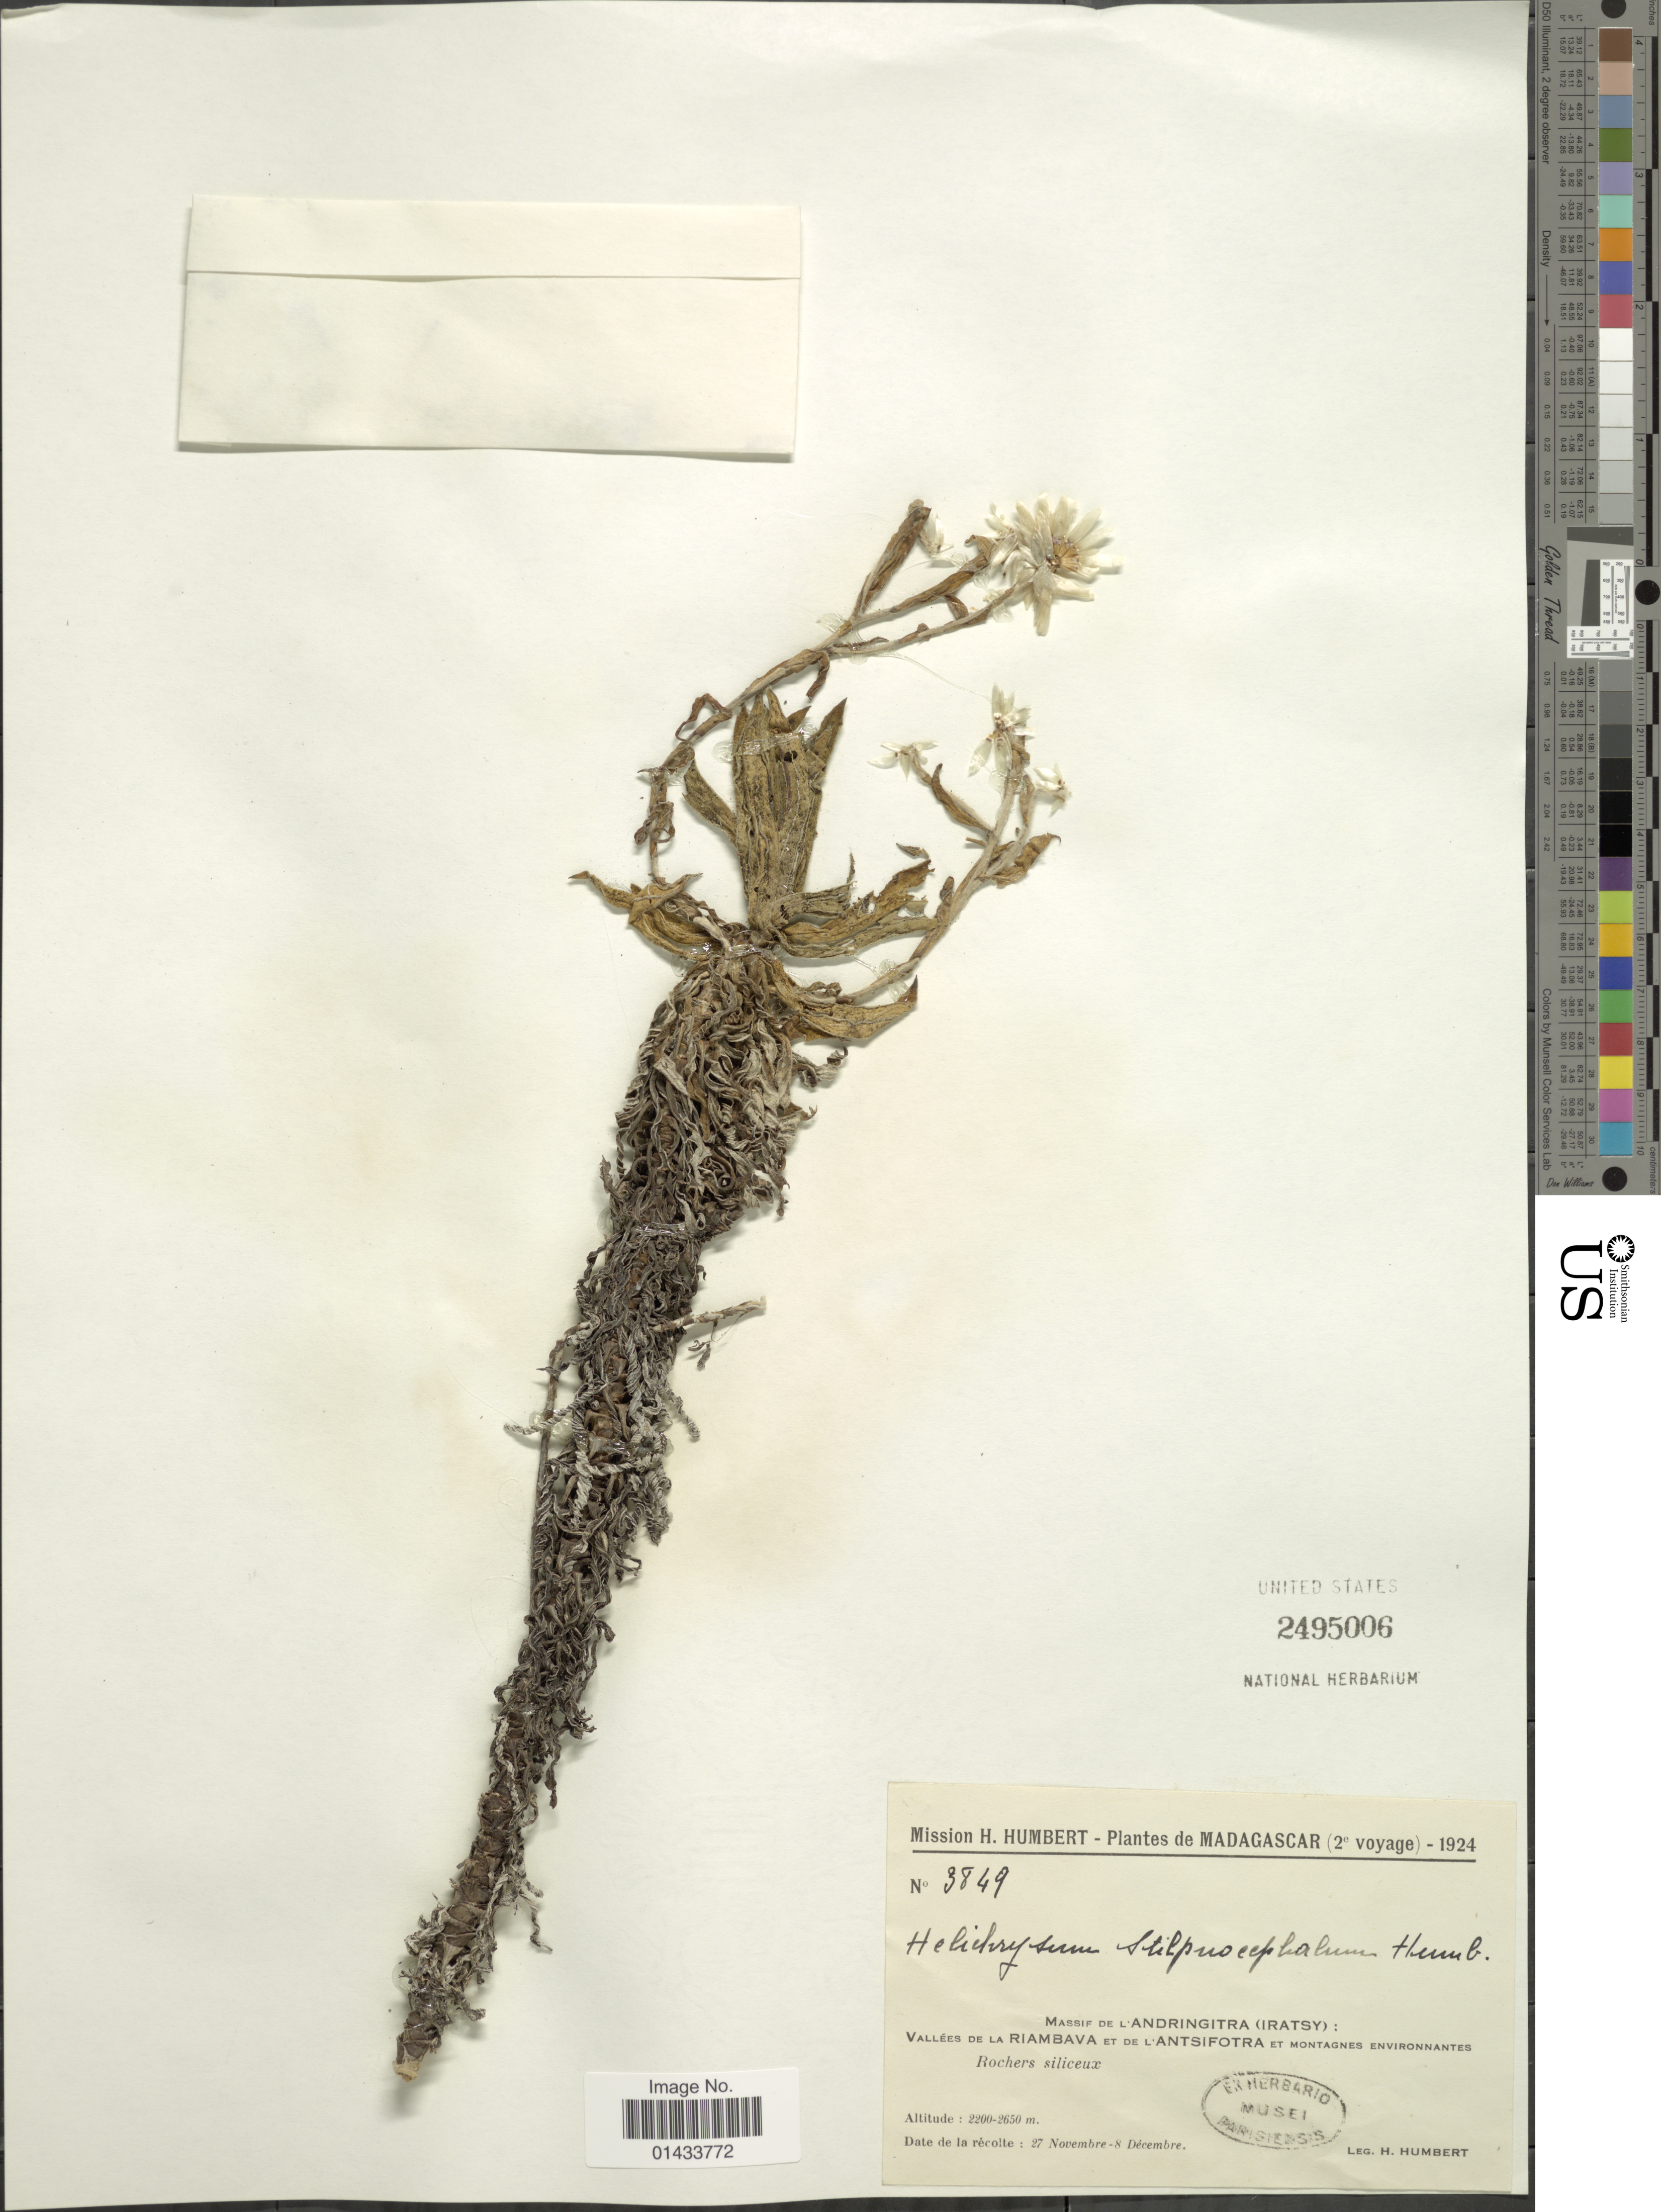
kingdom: Plantae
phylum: Tracheophyta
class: Magnoliopsida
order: Asterales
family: Asteraceae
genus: Helichrysum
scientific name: Helichrysum stilpnocephalum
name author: Humbert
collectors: H. Humbert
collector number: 3849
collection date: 1924-11-27/1924-12-08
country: Madagascar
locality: Massif de ll' Andringitra (Iratsy): Vallees de la Riambava et de l' Antsifotra et Montagnes Environnantes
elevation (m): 2200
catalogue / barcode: US 2495006